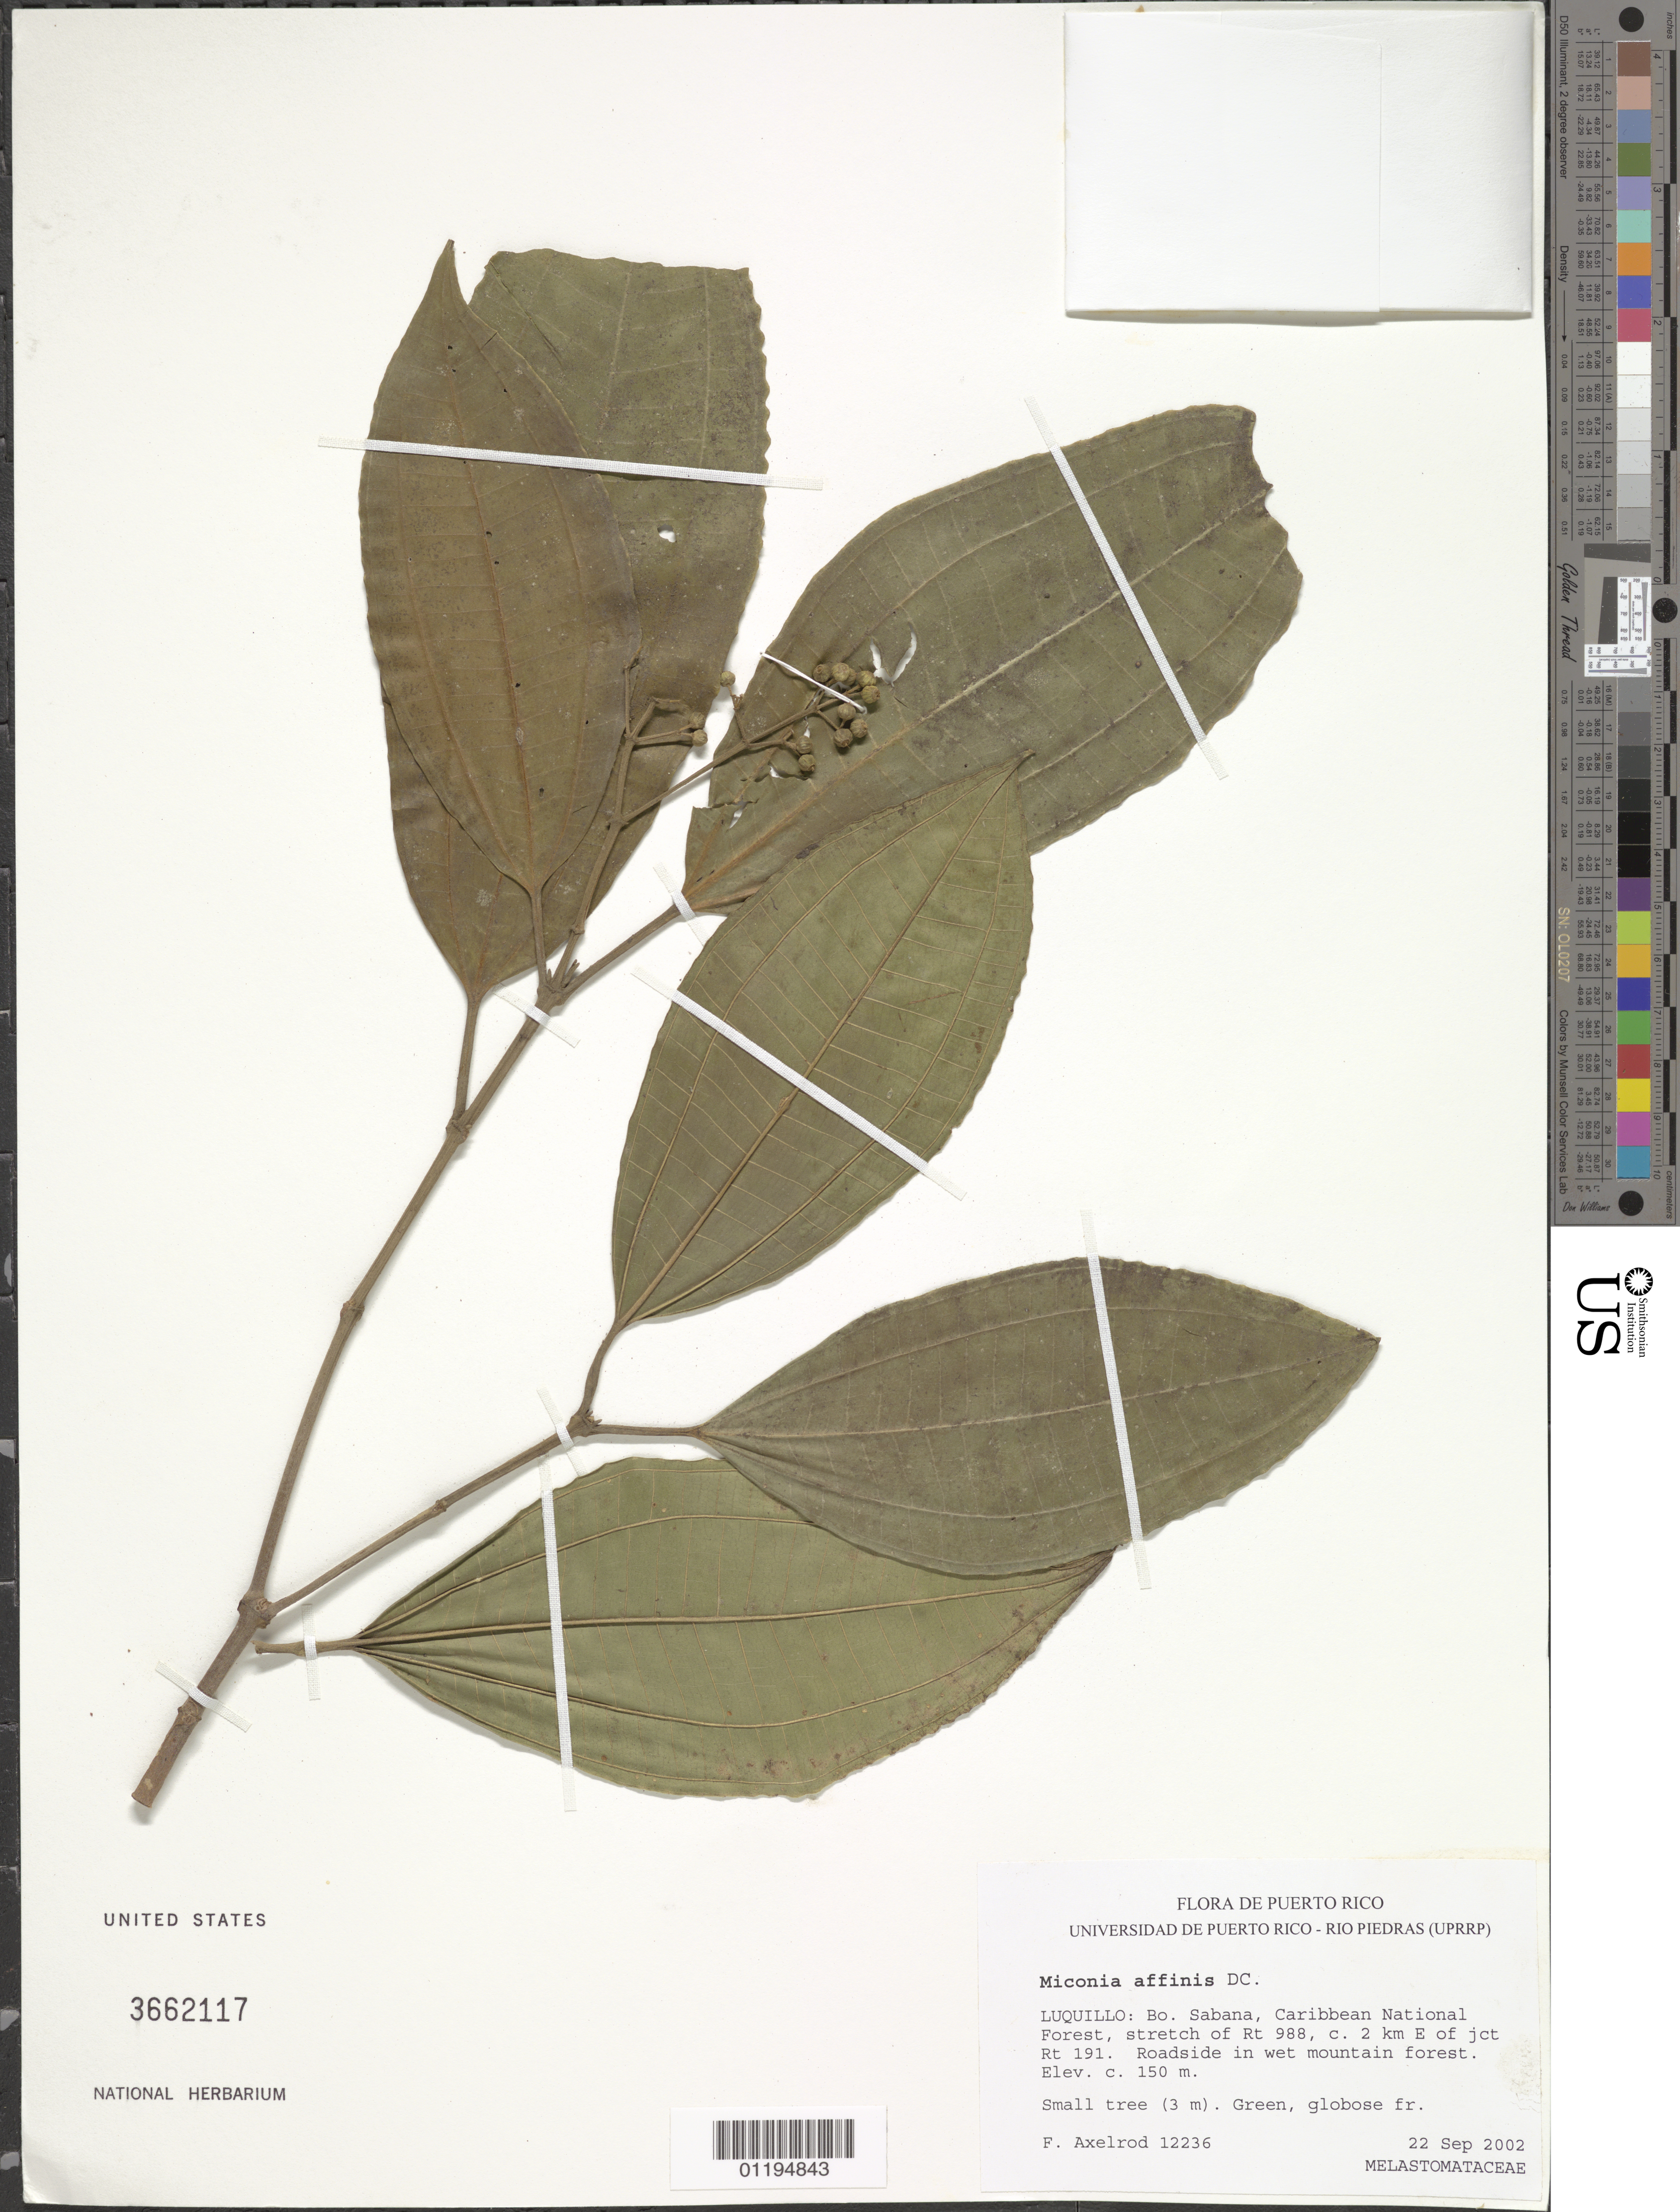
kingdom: Plantae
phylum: Tracheophyta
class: Magnoliopsida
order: Myrtales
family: Melastomataceae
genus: Miconia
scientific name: Miconia affinis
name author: DC.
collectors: F. S. Axelrod & K. Foote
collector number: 12236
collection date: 2002-09-22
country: Puerto Rico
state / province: Luquillo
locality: Caribbean National Forest, stretch of rt. 988, about 2km E of Jct Rt191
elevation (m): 150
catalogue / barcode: US 3662117